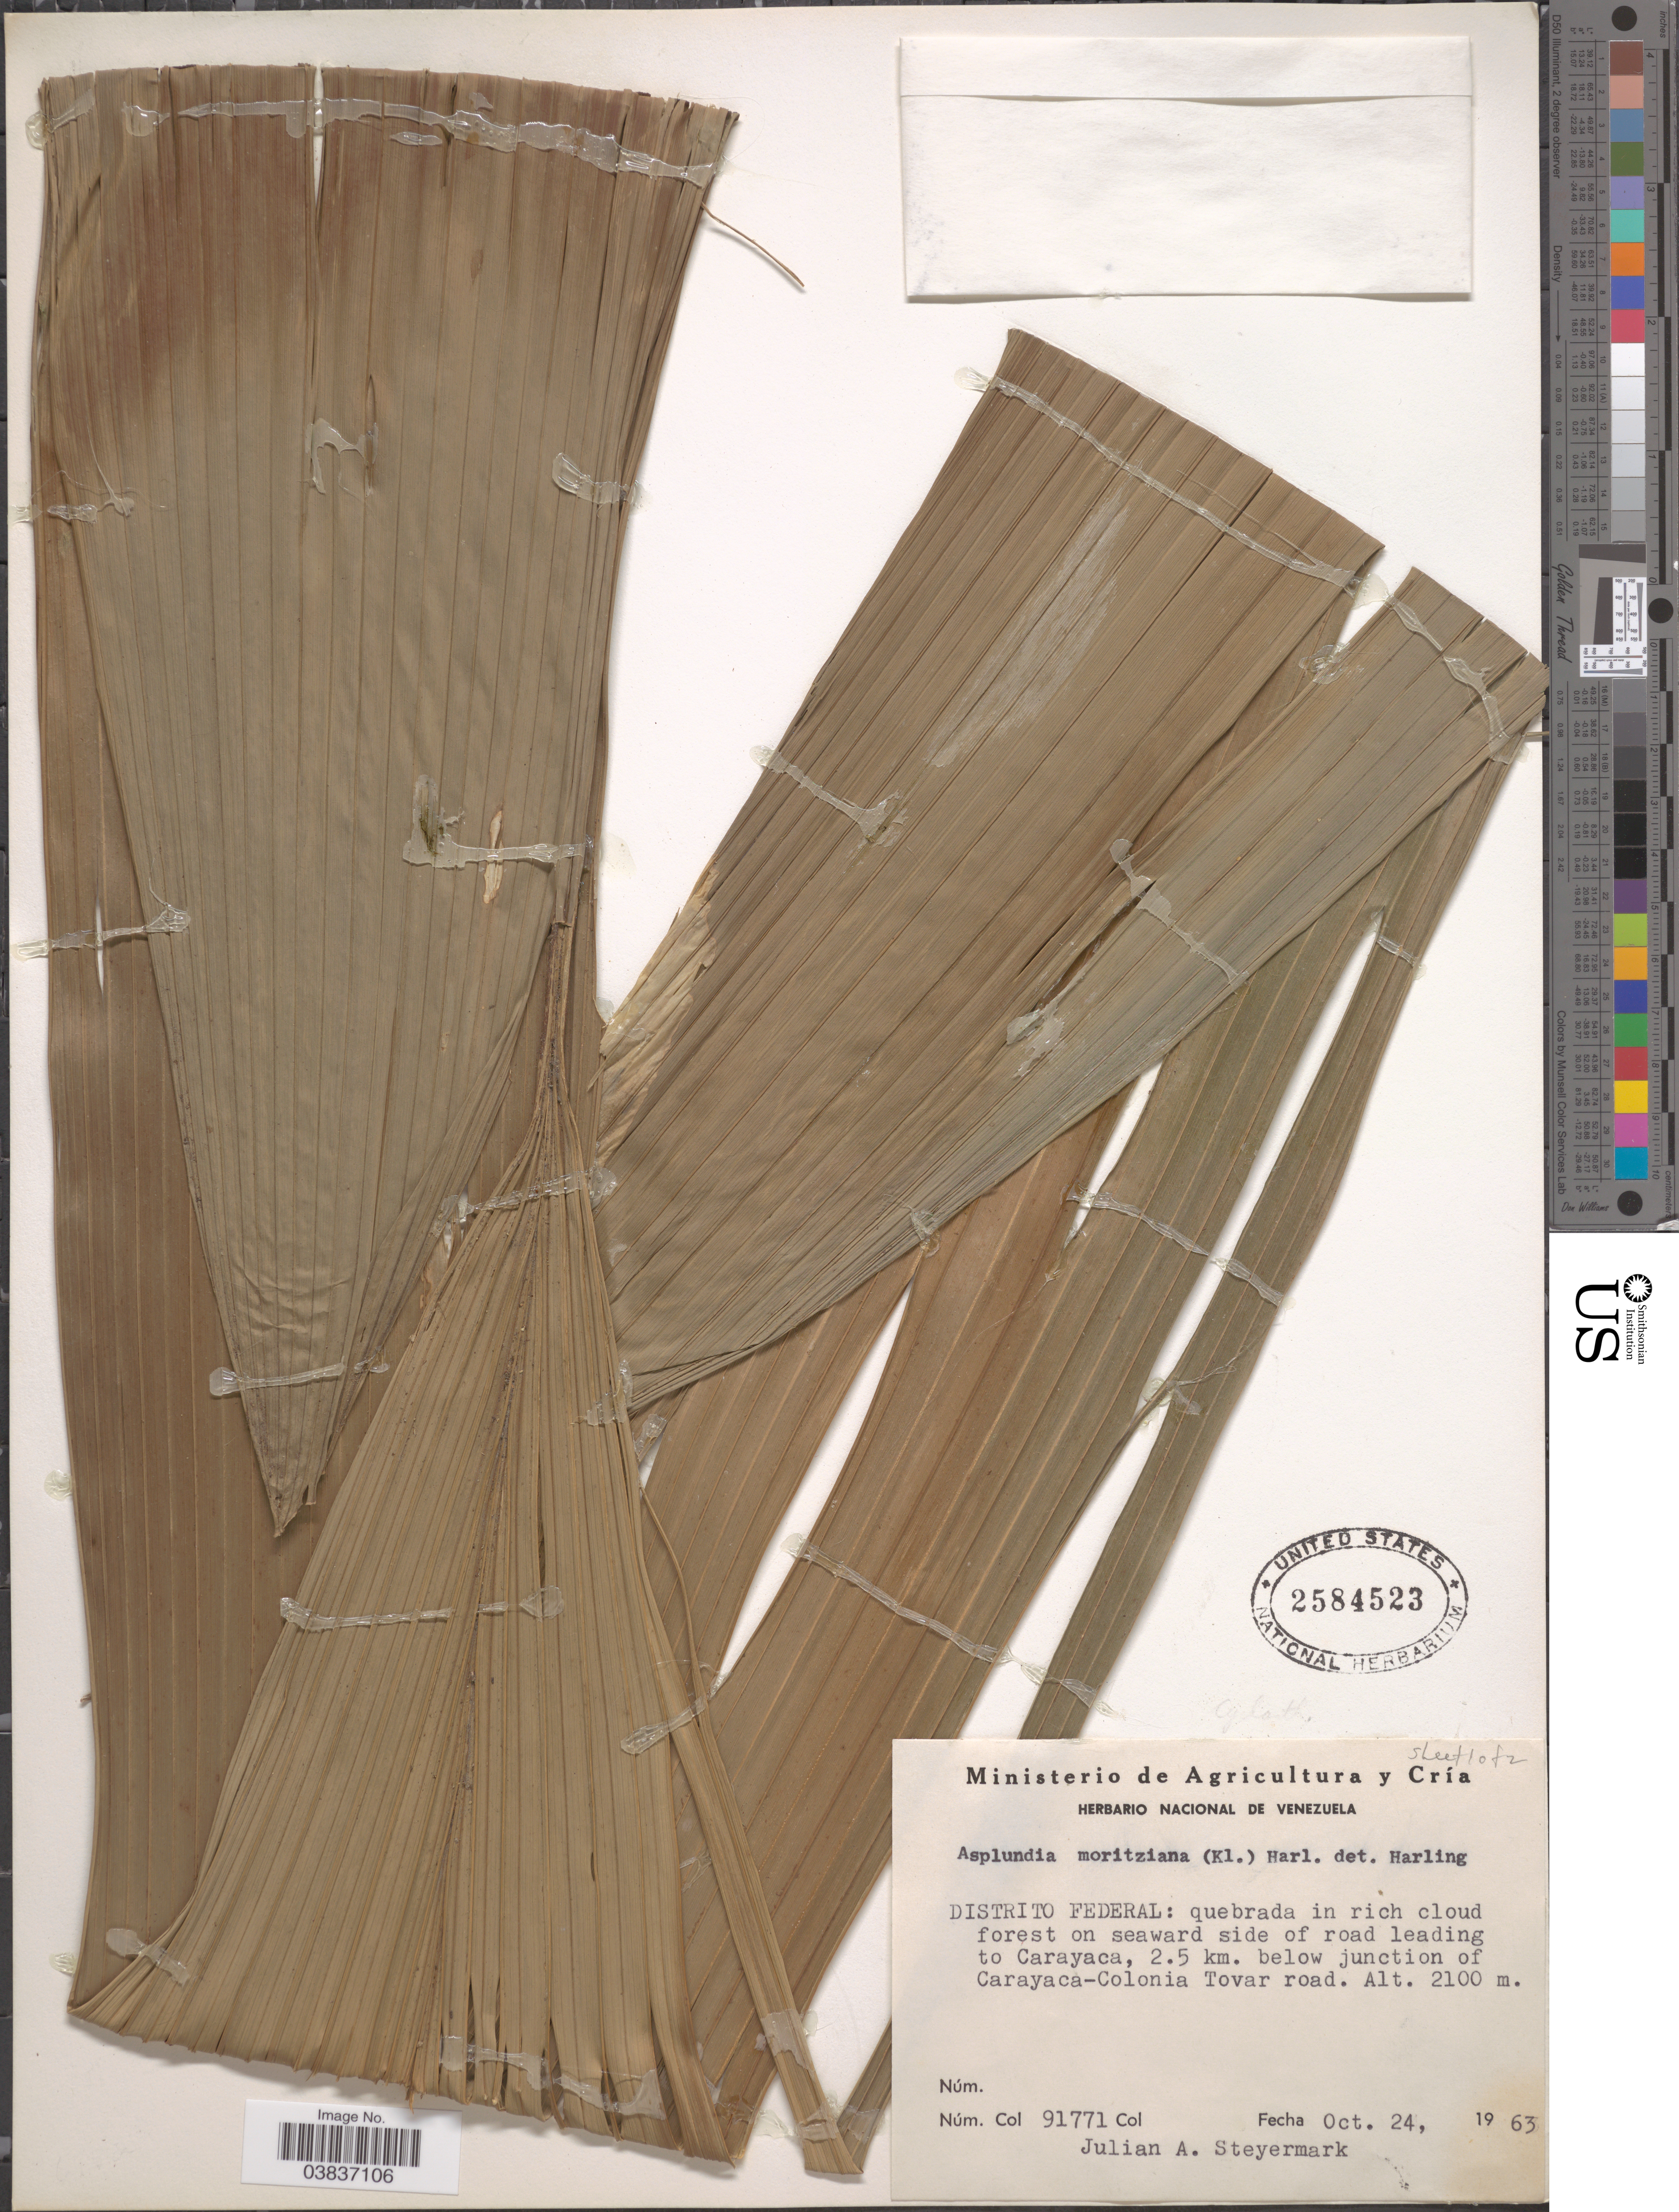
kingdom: Plantae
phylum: Tracheophyta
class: Liliopsida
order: Pandanales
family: Cyclanthaceae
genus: Asplundia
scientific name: Asplundia moritziana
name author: (Klotzsch) Harling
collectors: J. Steyermark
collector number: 91771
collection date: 1963-10-24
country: Venezuela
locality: Distrito Federal: on seaward side of road leading to Carayaca, 2.5 km. below junction of Carayaca-Colonia Tovar road.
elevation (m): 2100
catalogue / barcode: US 2584523